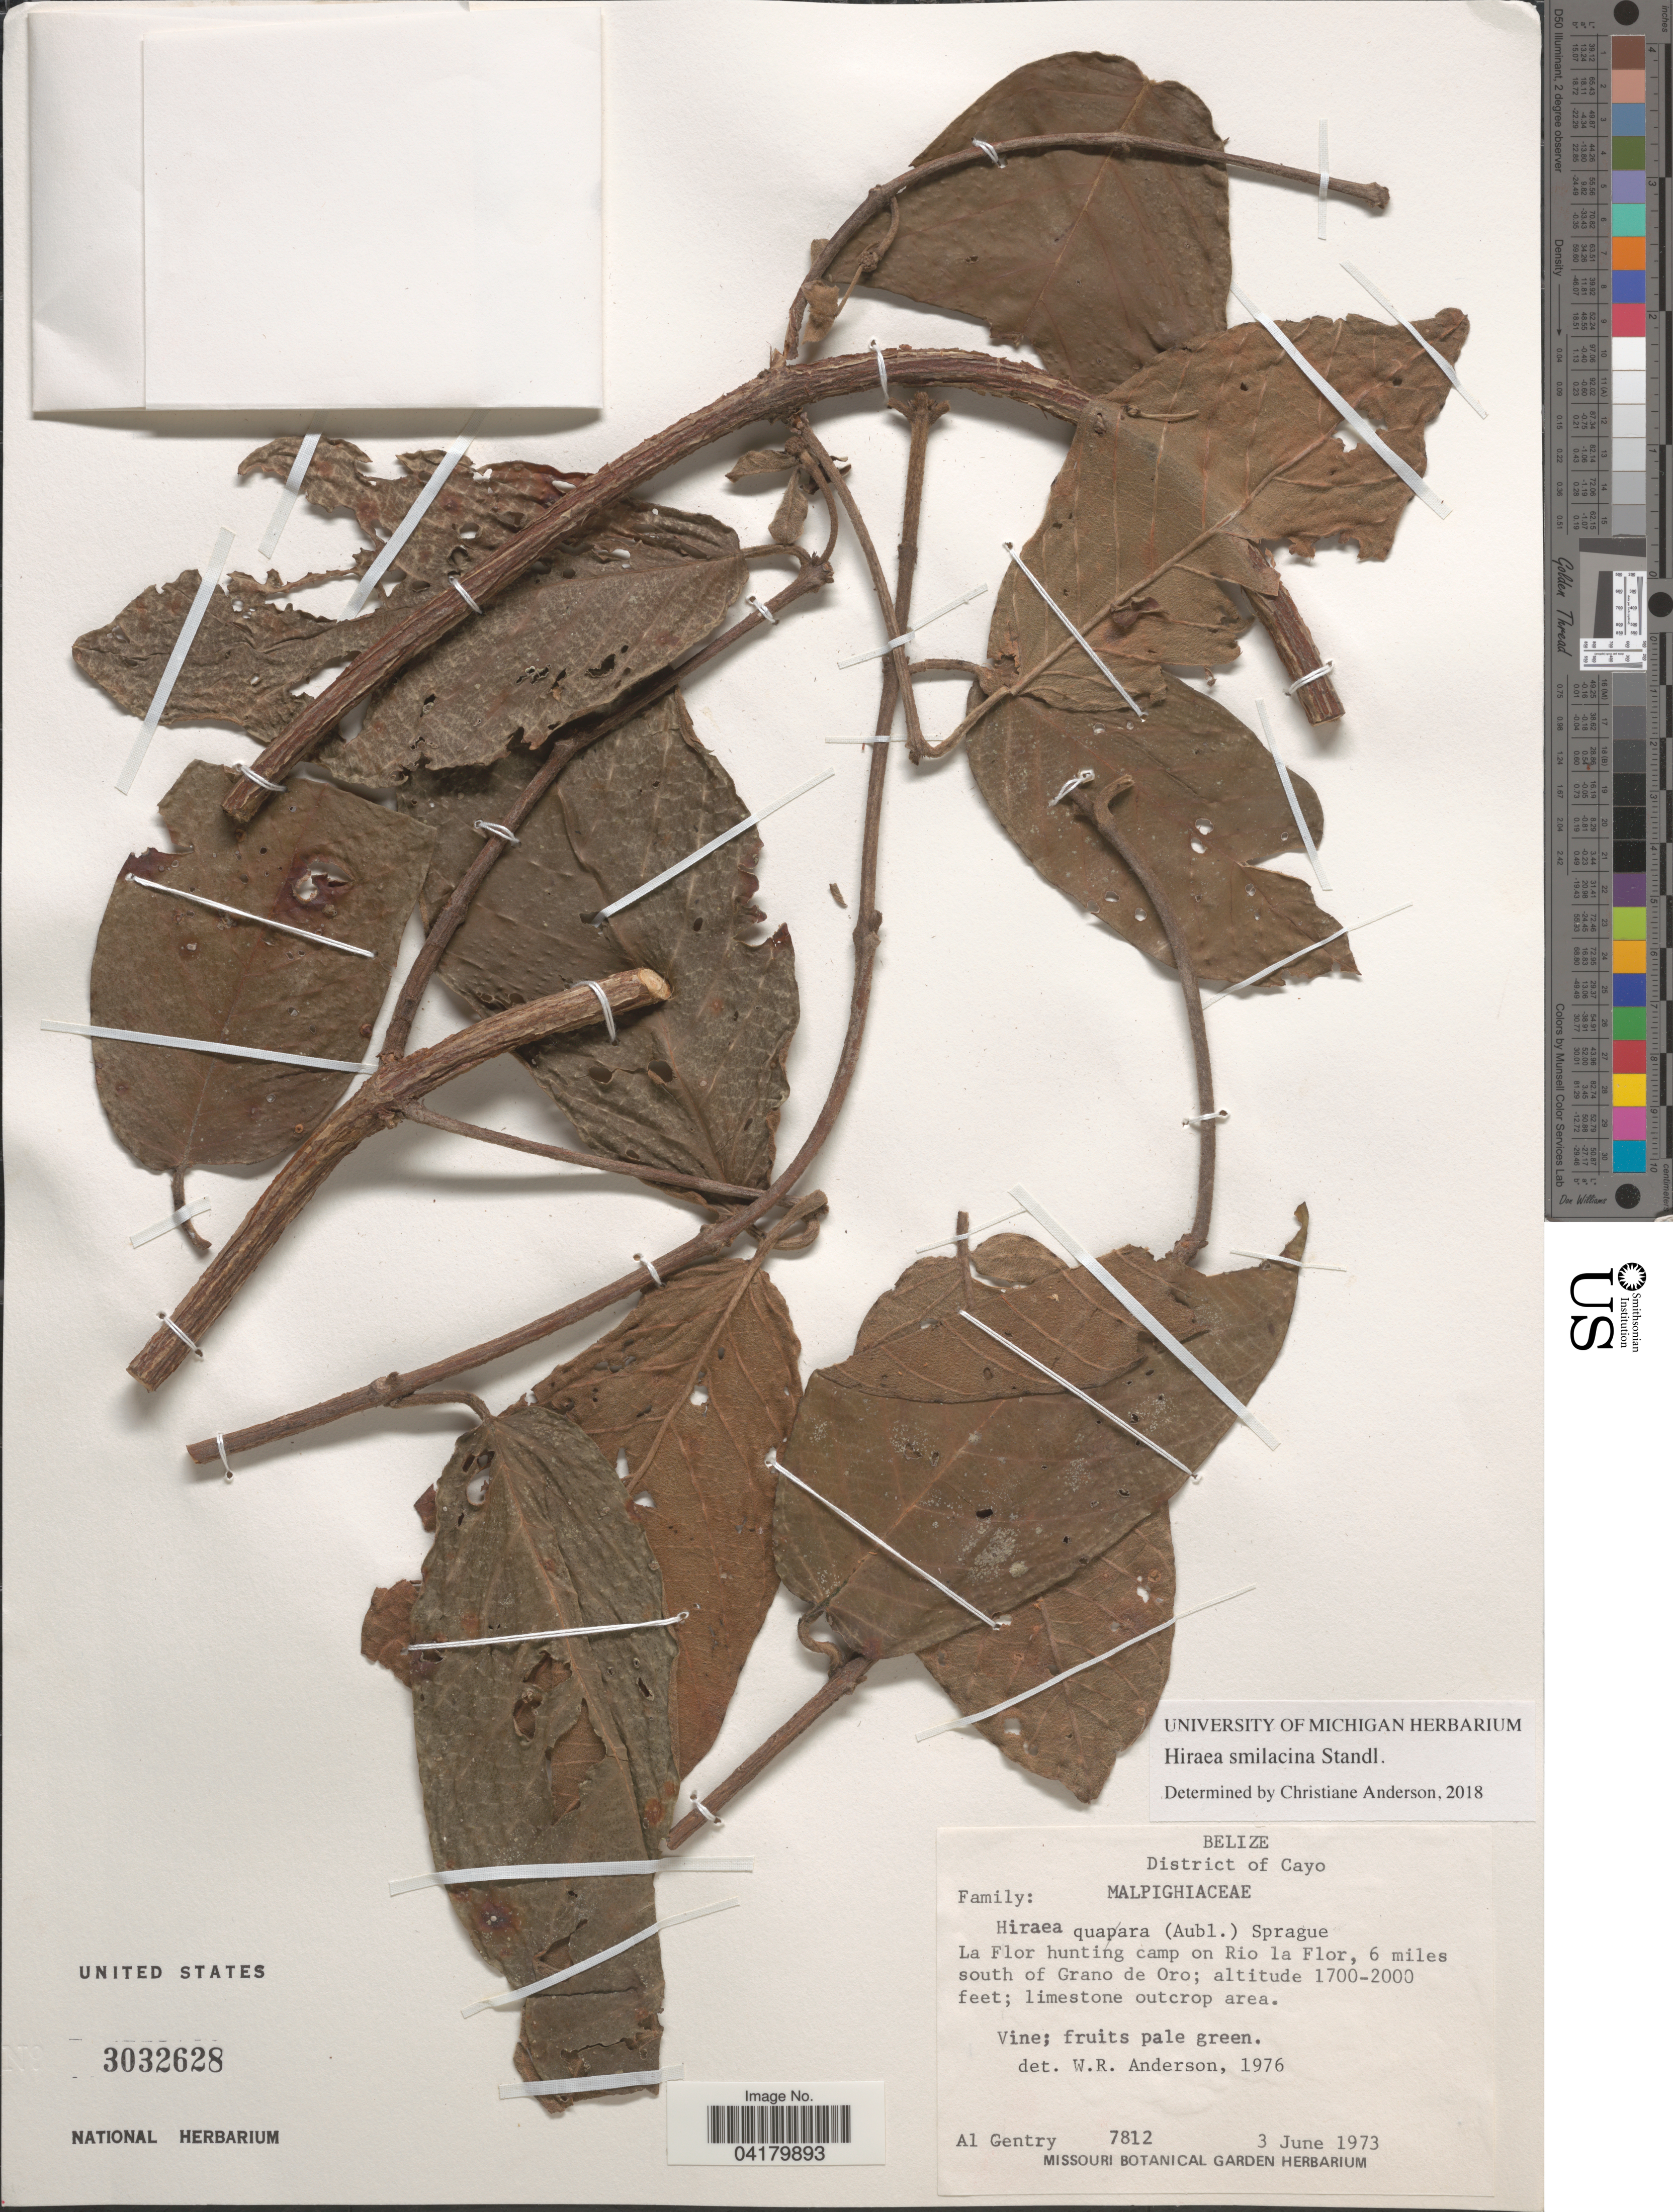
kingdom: Plantae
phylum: Tracheophyta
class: Magnoliopsida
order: Malpighiales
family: Malpighiaceae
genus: Hiraea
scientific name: Hiraea smilacina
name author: Standl.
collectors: A. H. Gentry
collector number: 7812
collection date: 1973-06-03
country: Belize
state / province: Cayo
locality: District of Cayo. La Flor hunting camp on Rio la Flor, 6 miles south of Grano de Oro.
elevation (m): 518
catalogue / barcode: US 3032628